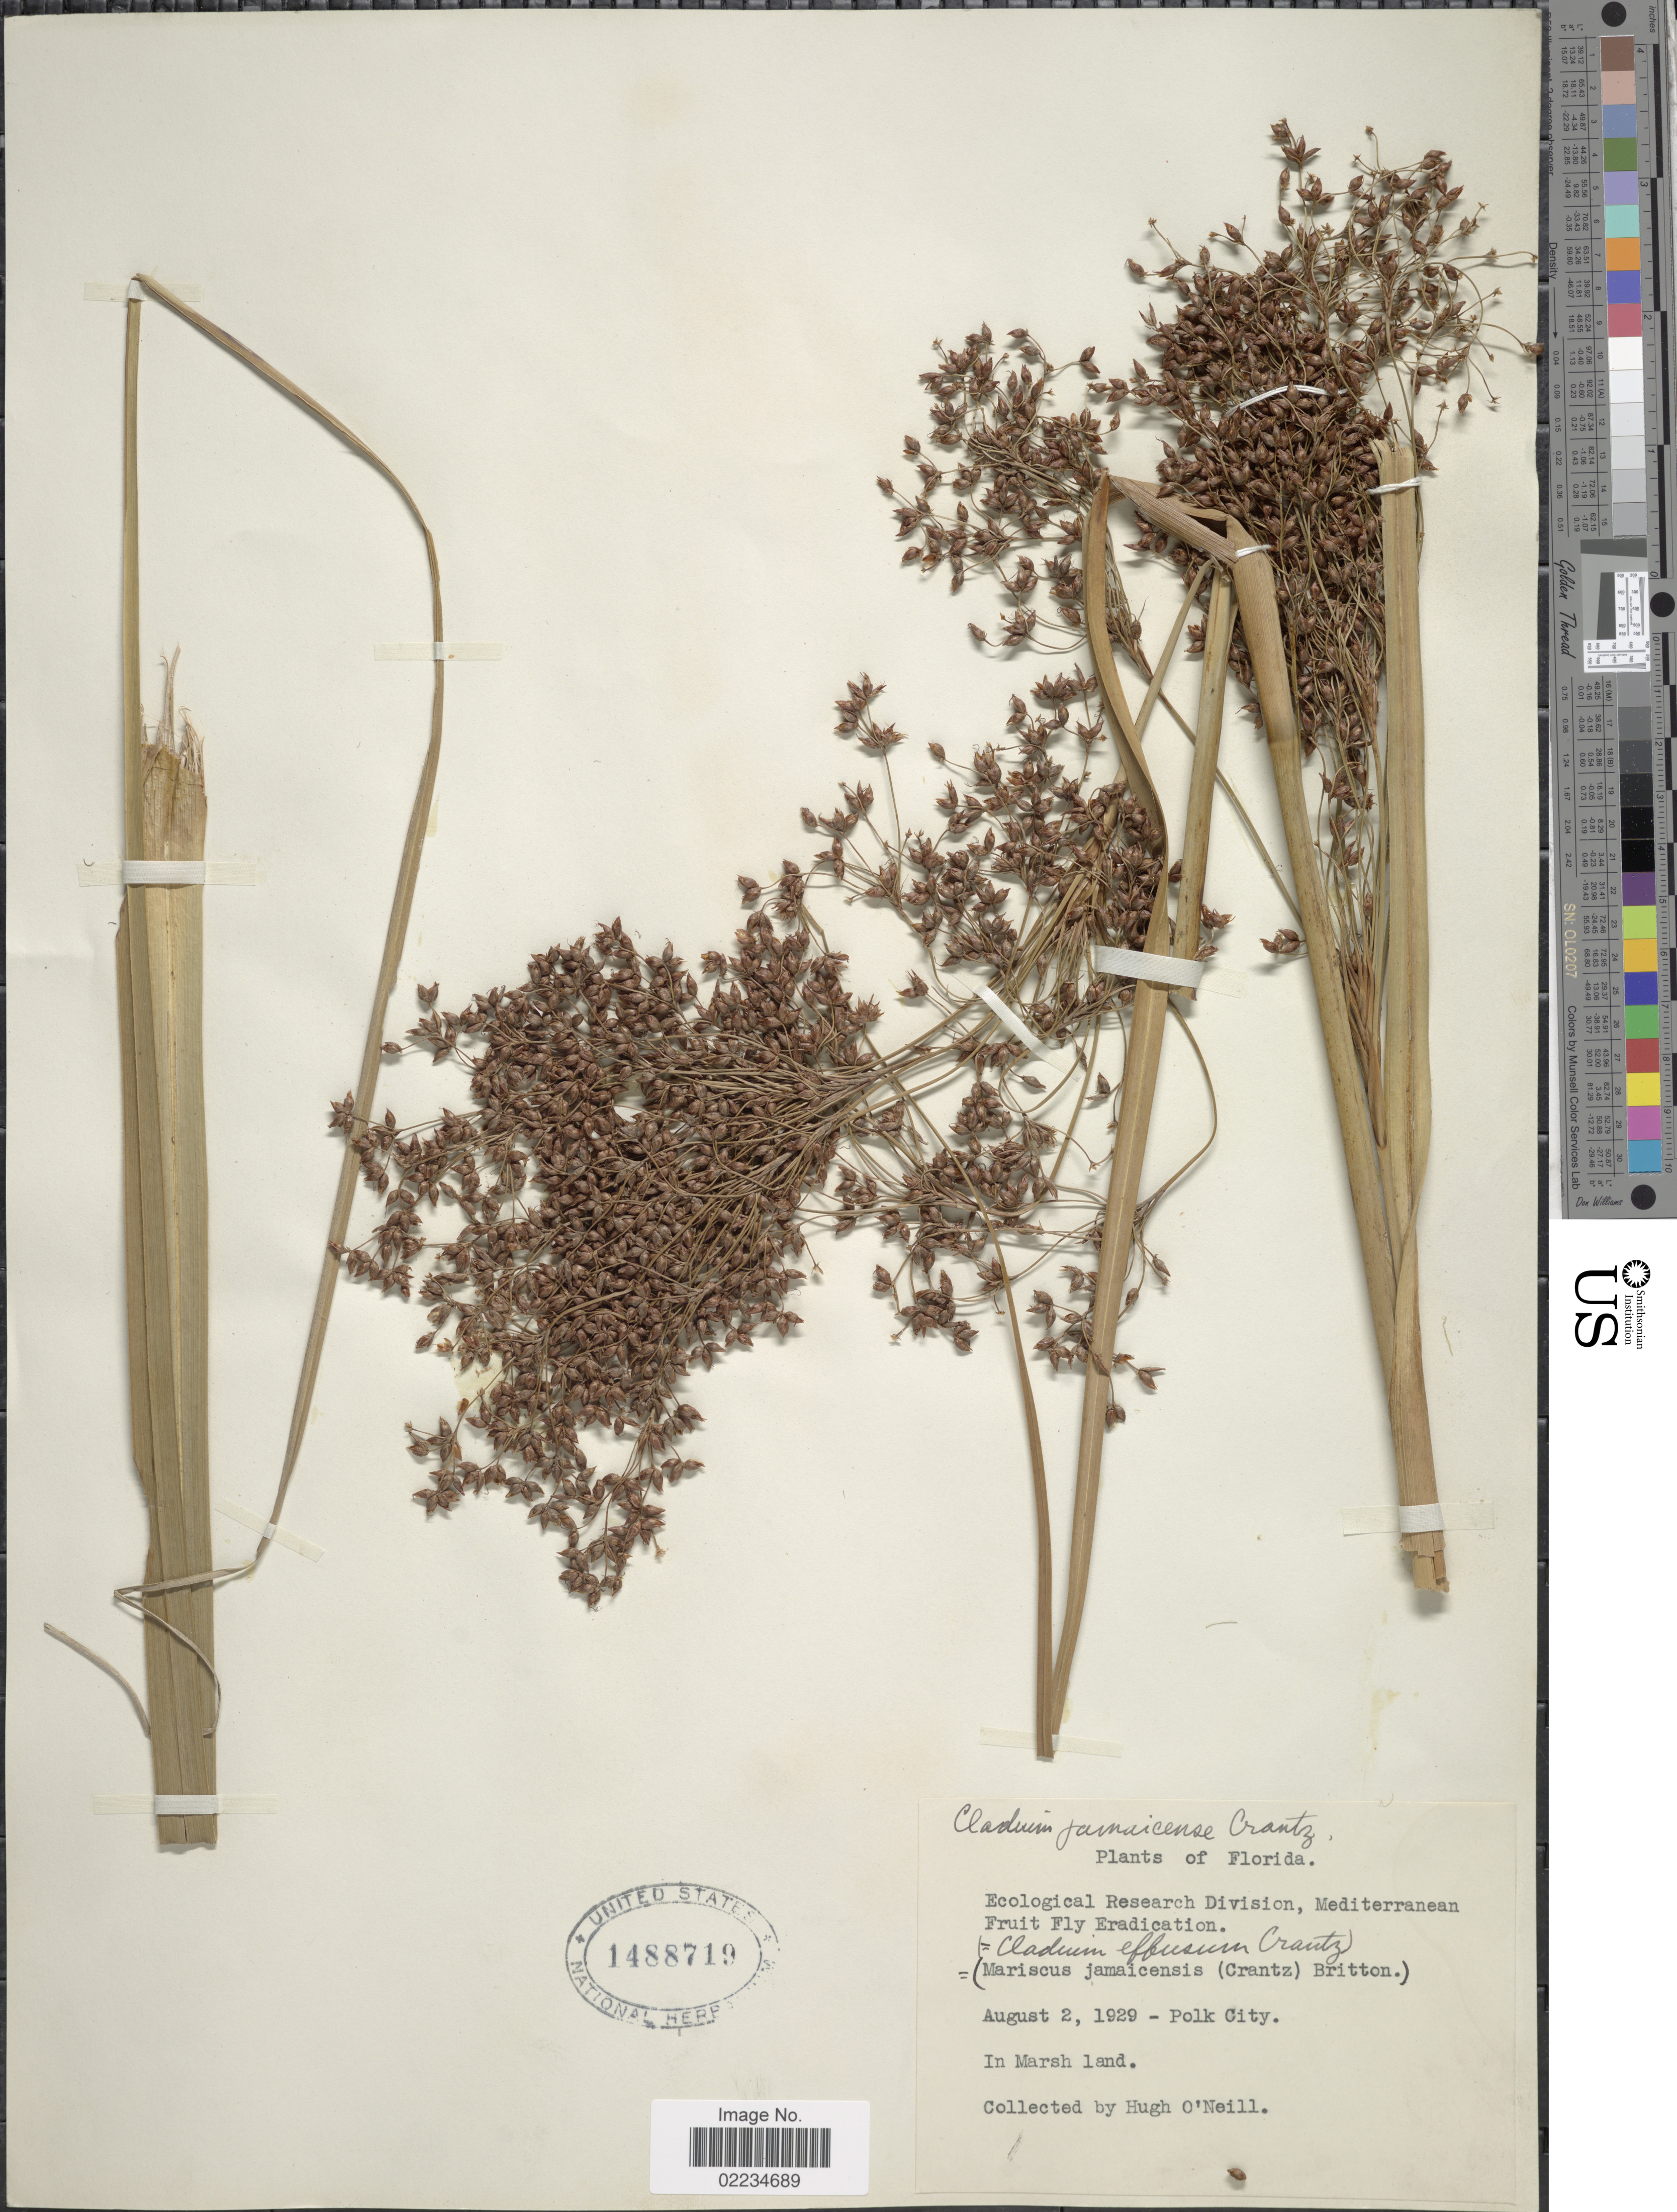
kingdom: Plantae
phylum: Tracheophyta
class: Liliopsida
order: Poales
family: Cyperaceae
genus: Cladium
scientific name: Cladium jamaicense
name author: Crantz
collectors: H. O'Neill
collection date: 1929-08-02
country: United States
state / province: Florida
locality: Polk City, In Marsh land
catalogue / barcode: US 1488719